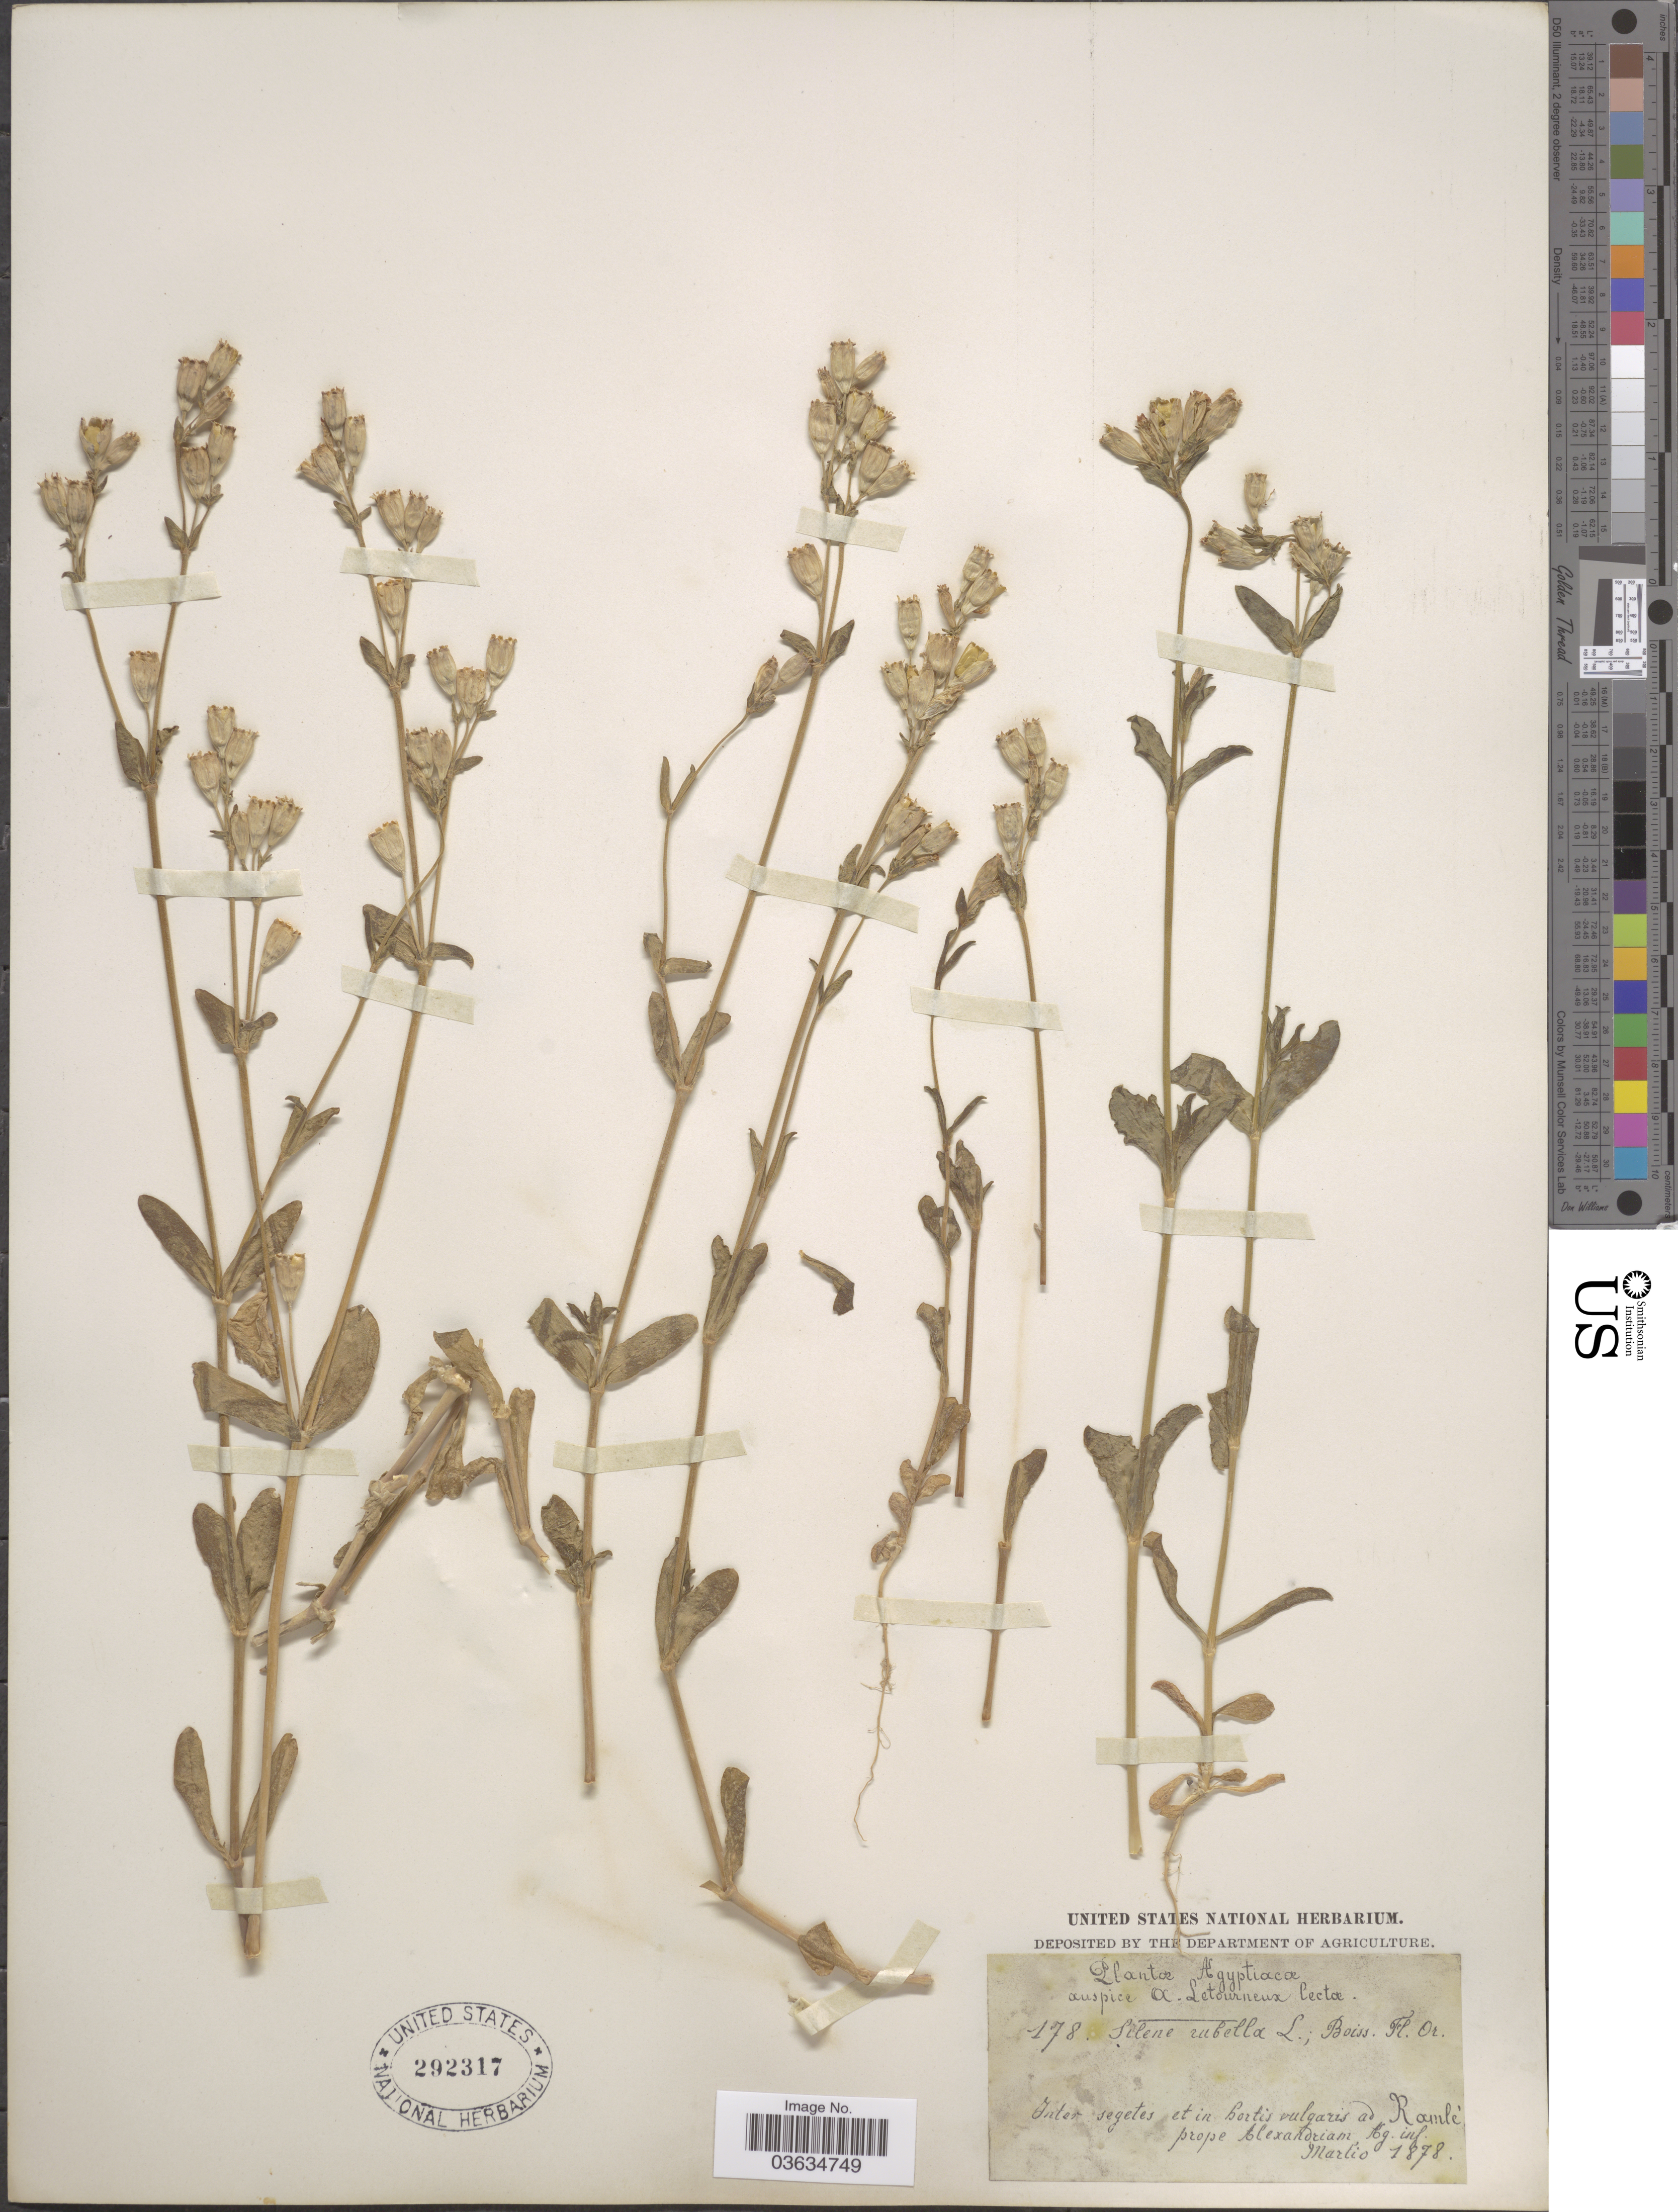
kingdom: Plantae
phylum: Tracheophyta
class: Magnoliopsida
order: Caryophyllales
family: Caryophyllaceae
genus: Silene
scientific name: Silene rubella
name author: L.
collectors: A. Letourneux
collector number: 178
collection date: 1878-03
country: Egypt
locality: Agyptiacæ. Inter segetes et in hortis vulgaris ad Ramlé prope Alexandriam, Ag. inf.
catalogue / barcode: US 292317